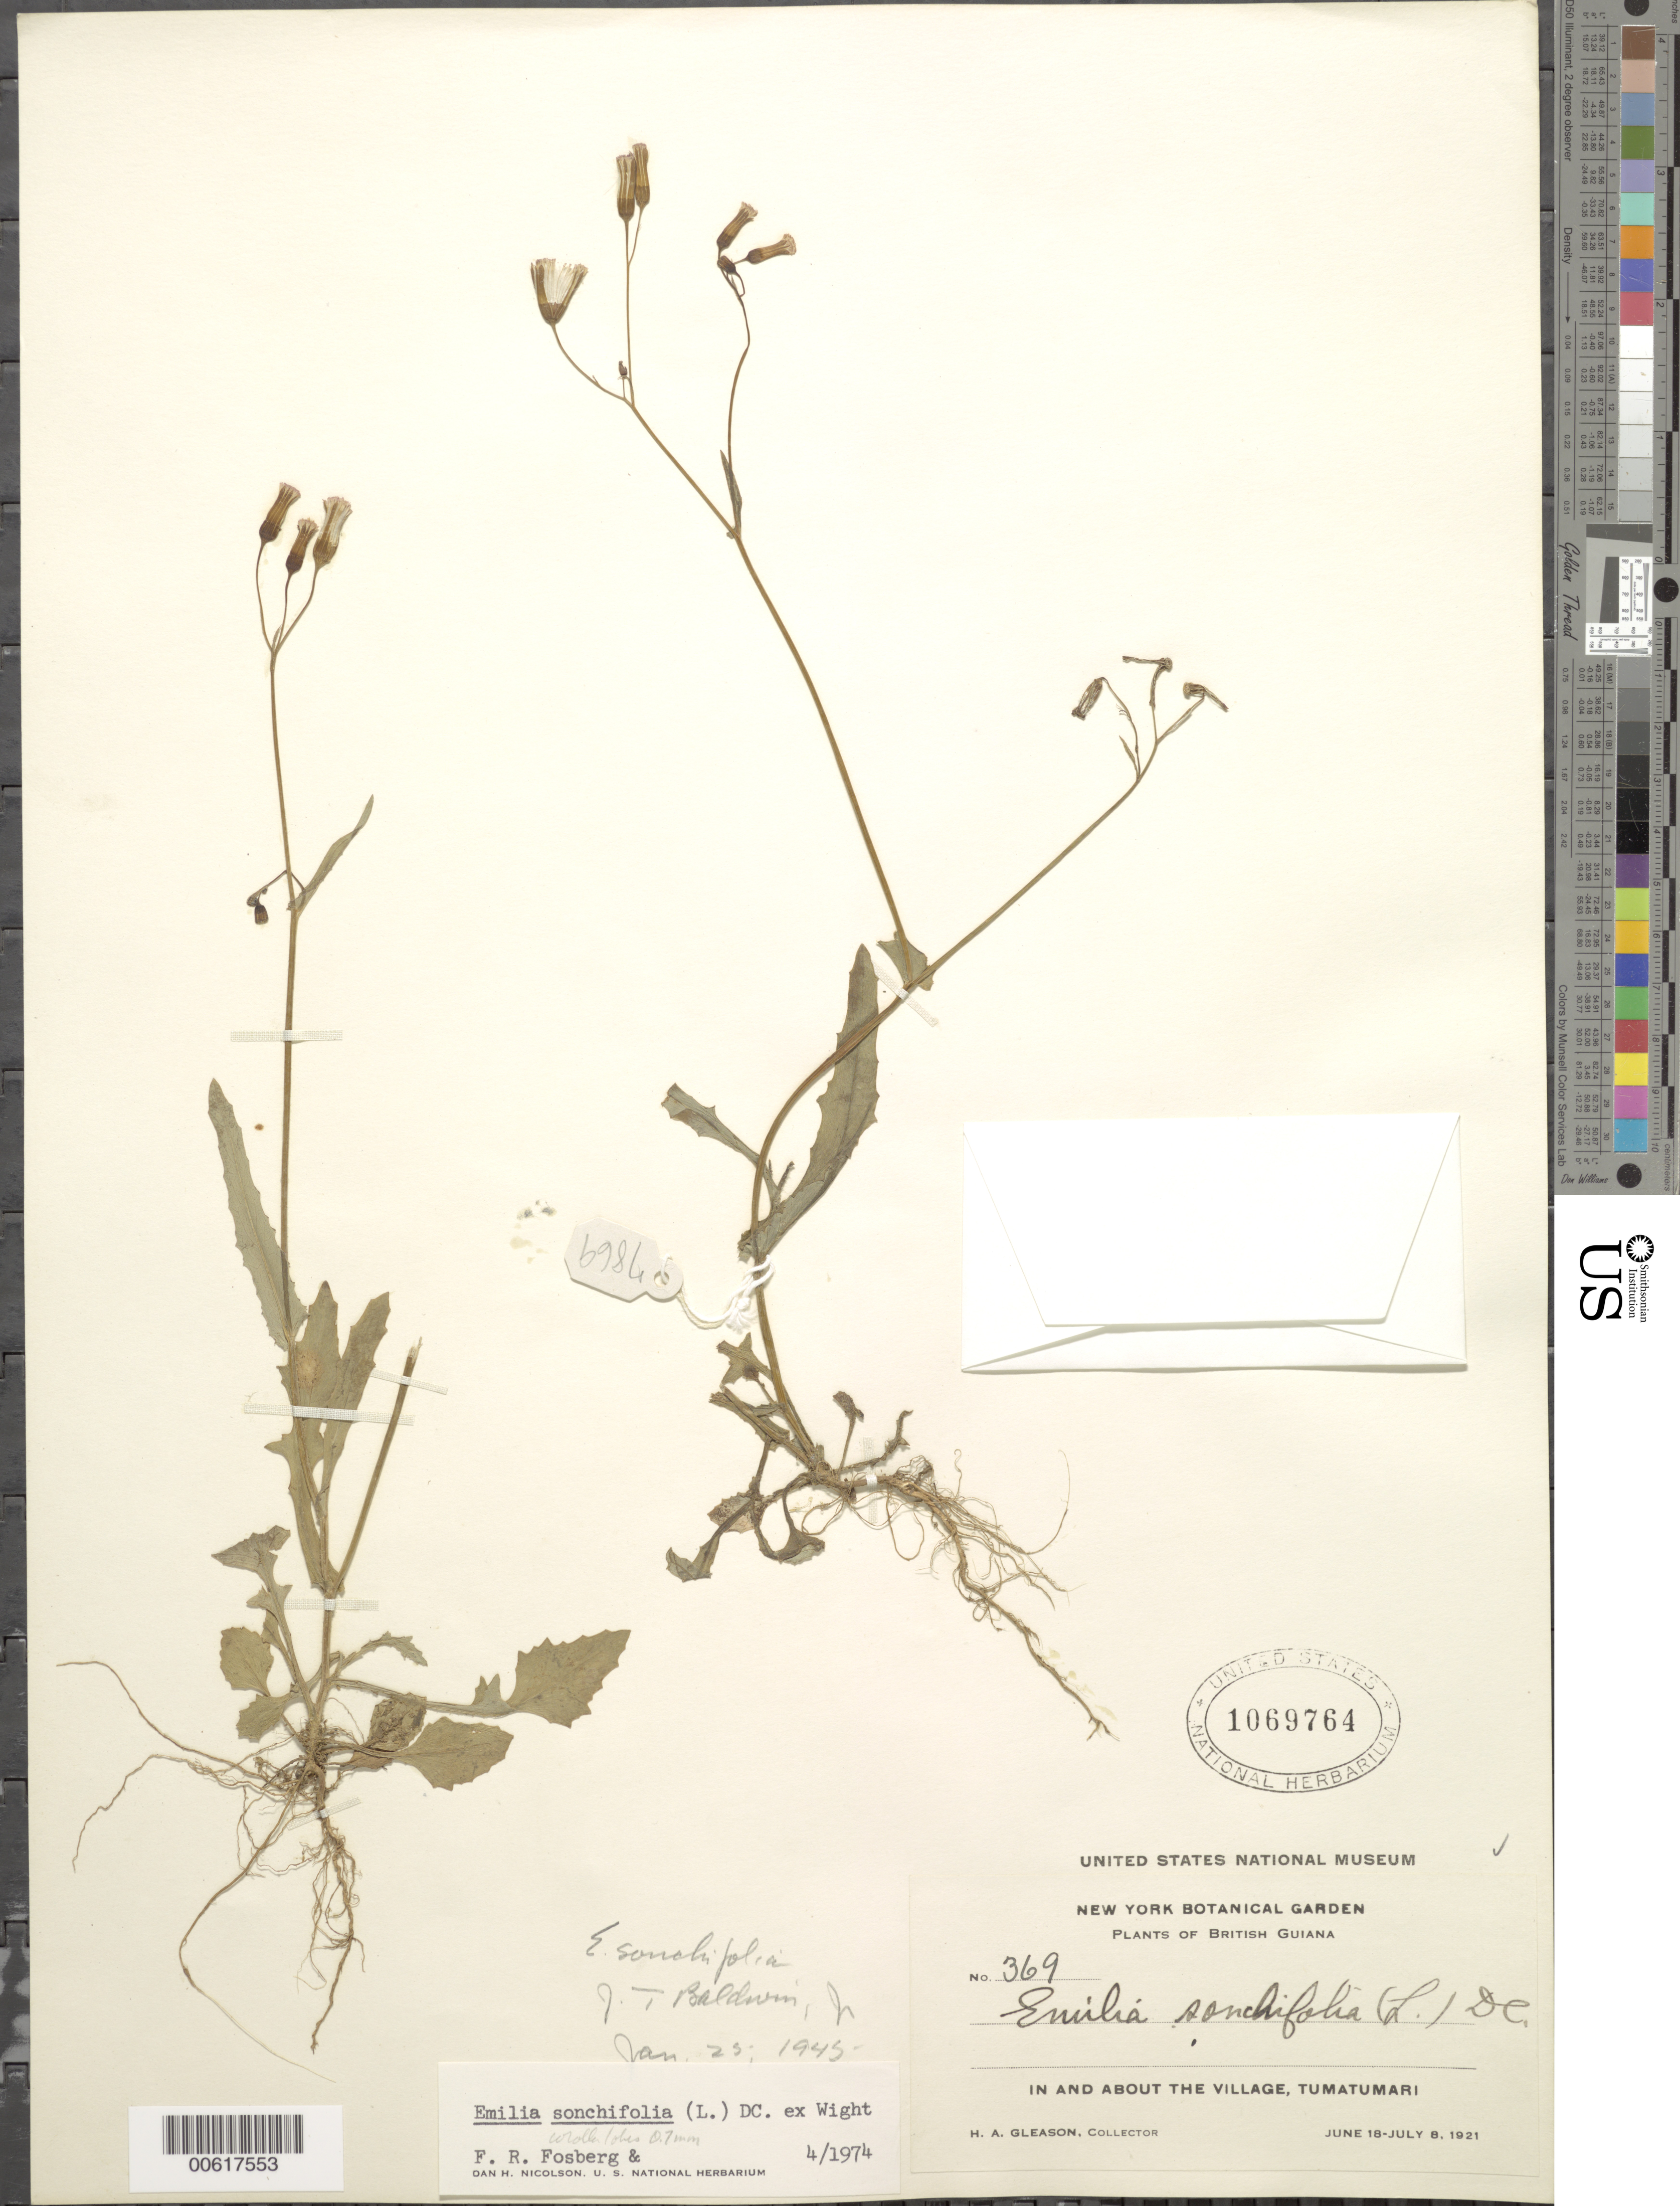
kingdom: Plantae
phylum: Tracheophyta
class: Magnoliopsida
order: Asterales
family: Asteraceae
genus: Emilia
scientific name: Emilia sonchifolia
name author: (L.) DC.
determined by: Pruski, J. F.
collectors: H. A. Gleason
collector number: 369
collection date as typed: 18-Jun-21 to 8-Jul-21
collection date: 1921-06-18/1921-07-08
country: Guyana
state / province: Potaro-Siparuni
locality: Tumatumari Village, Potaro R.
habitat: In and about village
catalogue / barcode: US 1069764